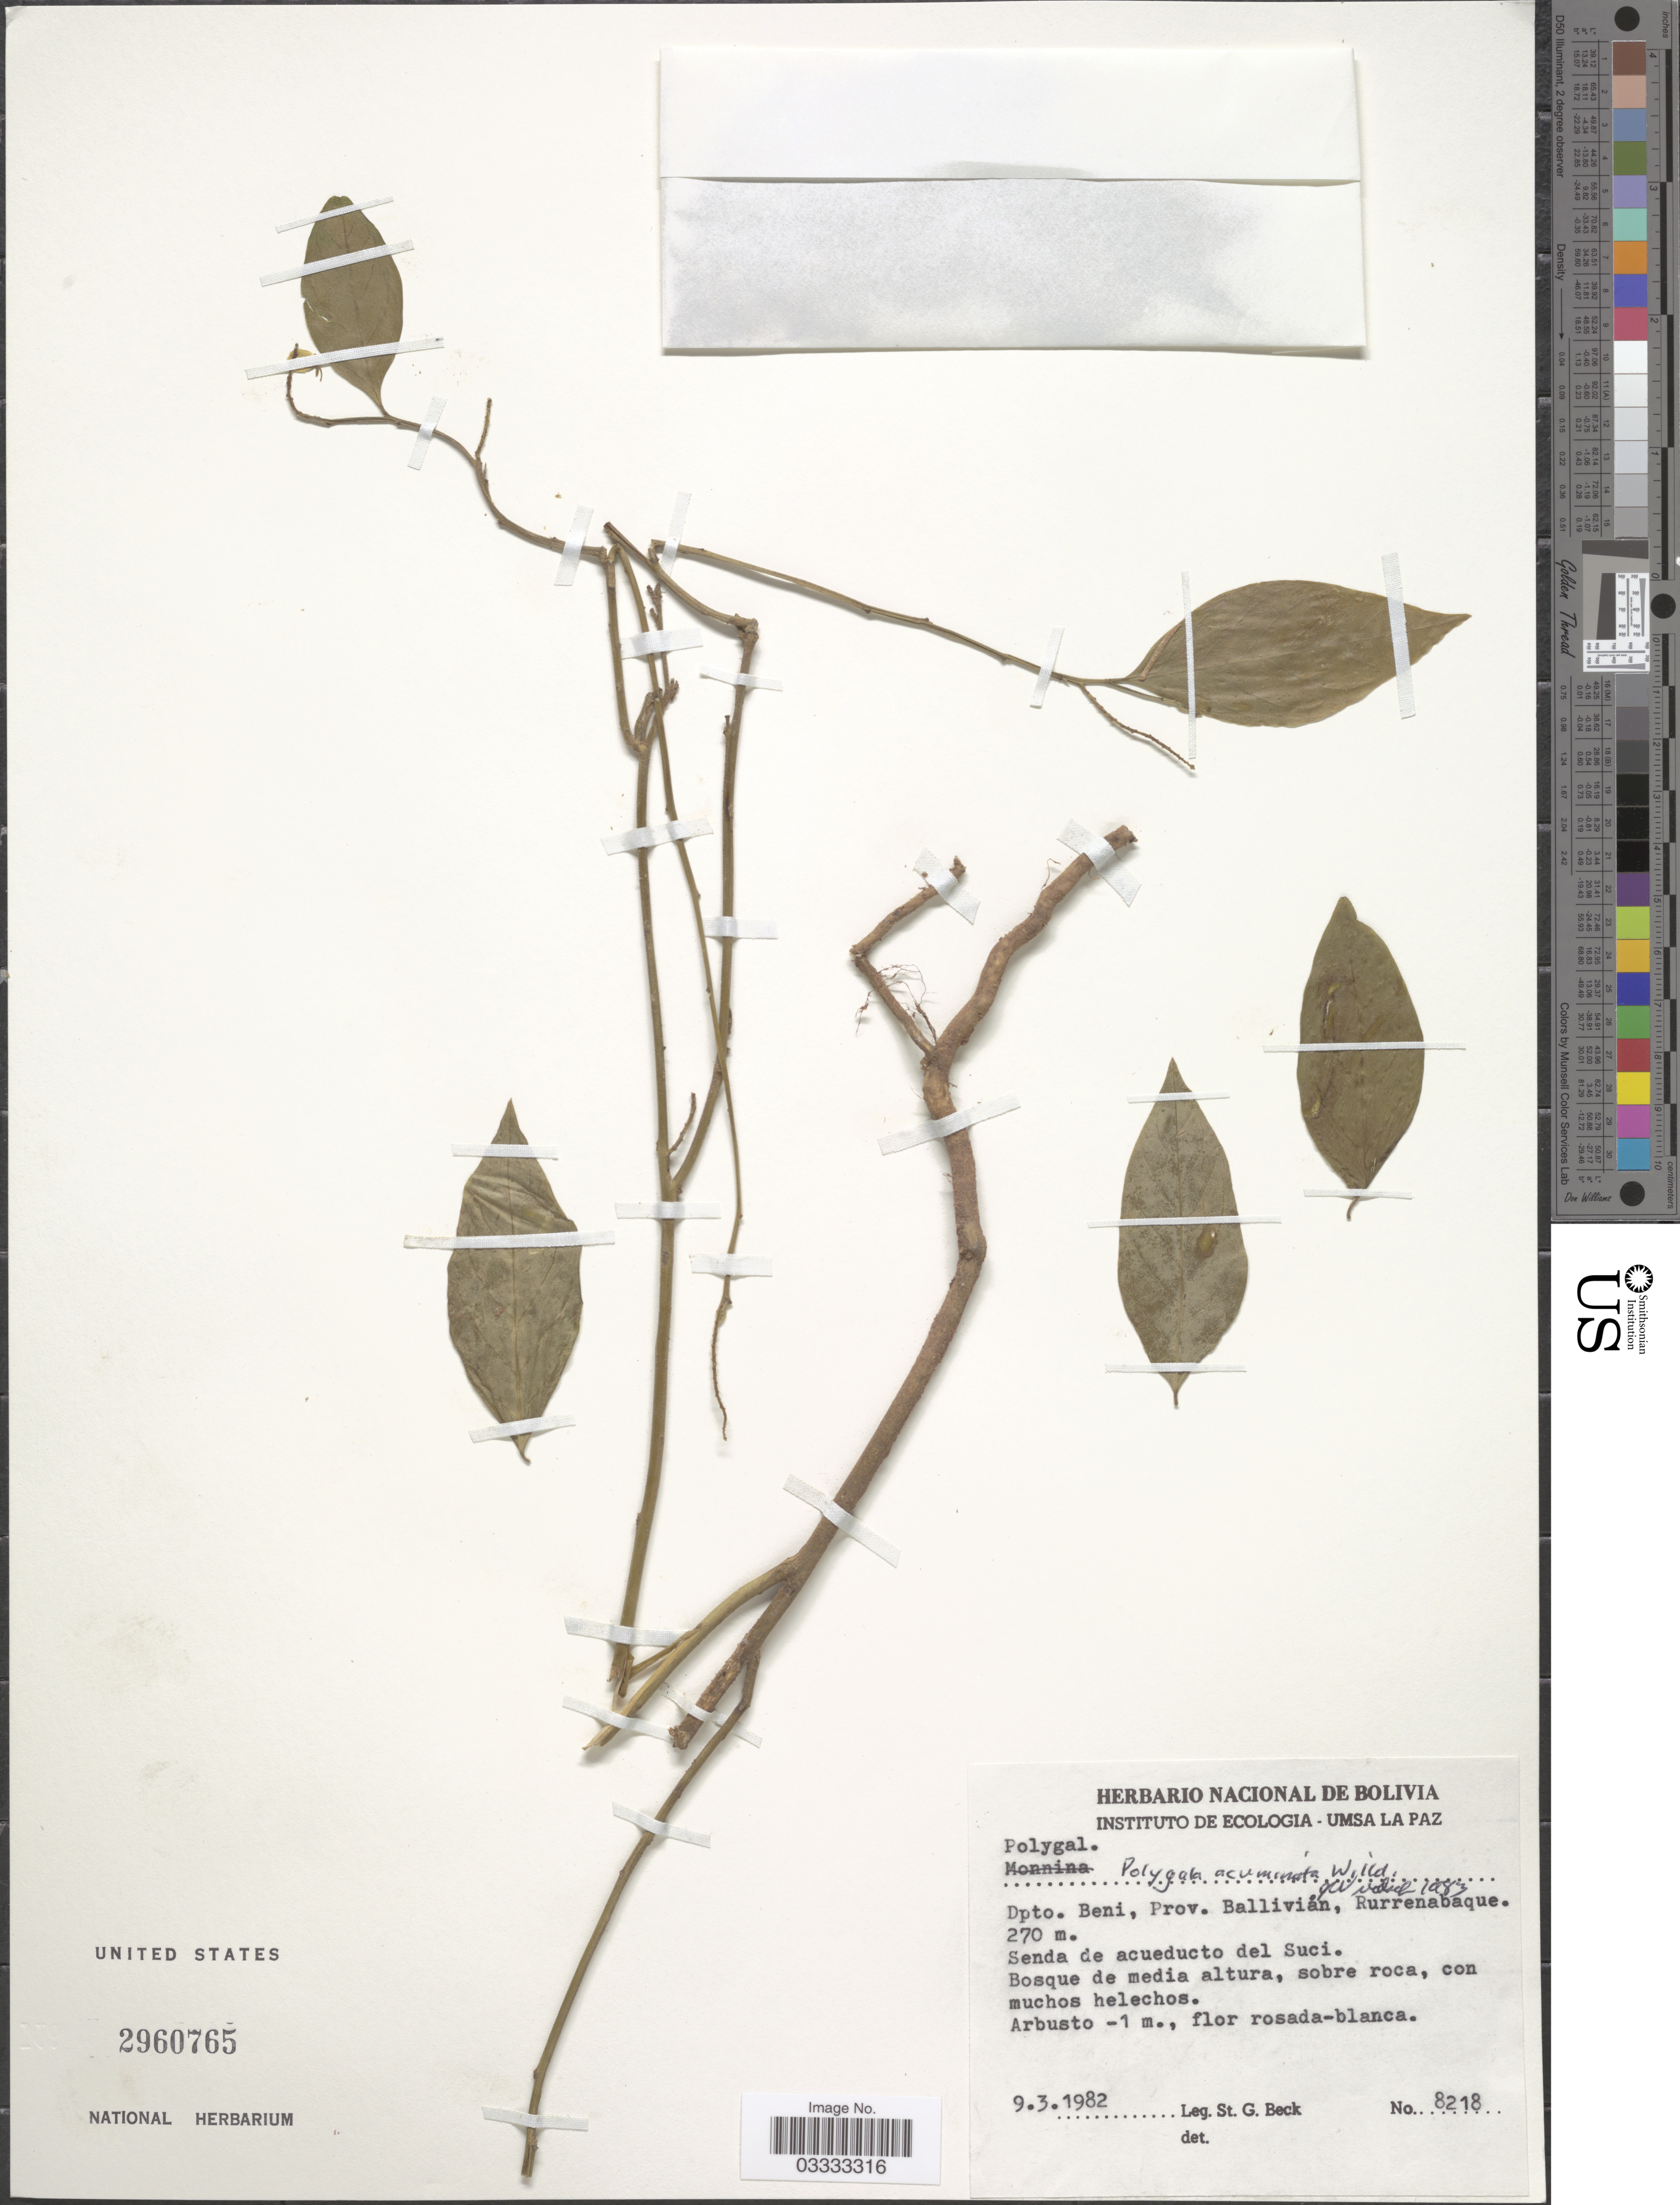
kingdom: Plantae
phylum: Tracheophyta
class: Magnoliopsida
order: Fabales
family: Polygalaceae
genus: Asemeia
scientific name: Asemeia acuminata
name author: (Willd.) J.F.B. Pastore & J.R. Abbott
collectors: S. G. Beck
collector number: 8218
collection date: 1982-03-09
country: Bolivia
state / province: Beni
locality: Dpto. Beni, Prov. Ballivián, Rurrenabaque.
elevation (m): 270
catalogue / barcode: US 2960765